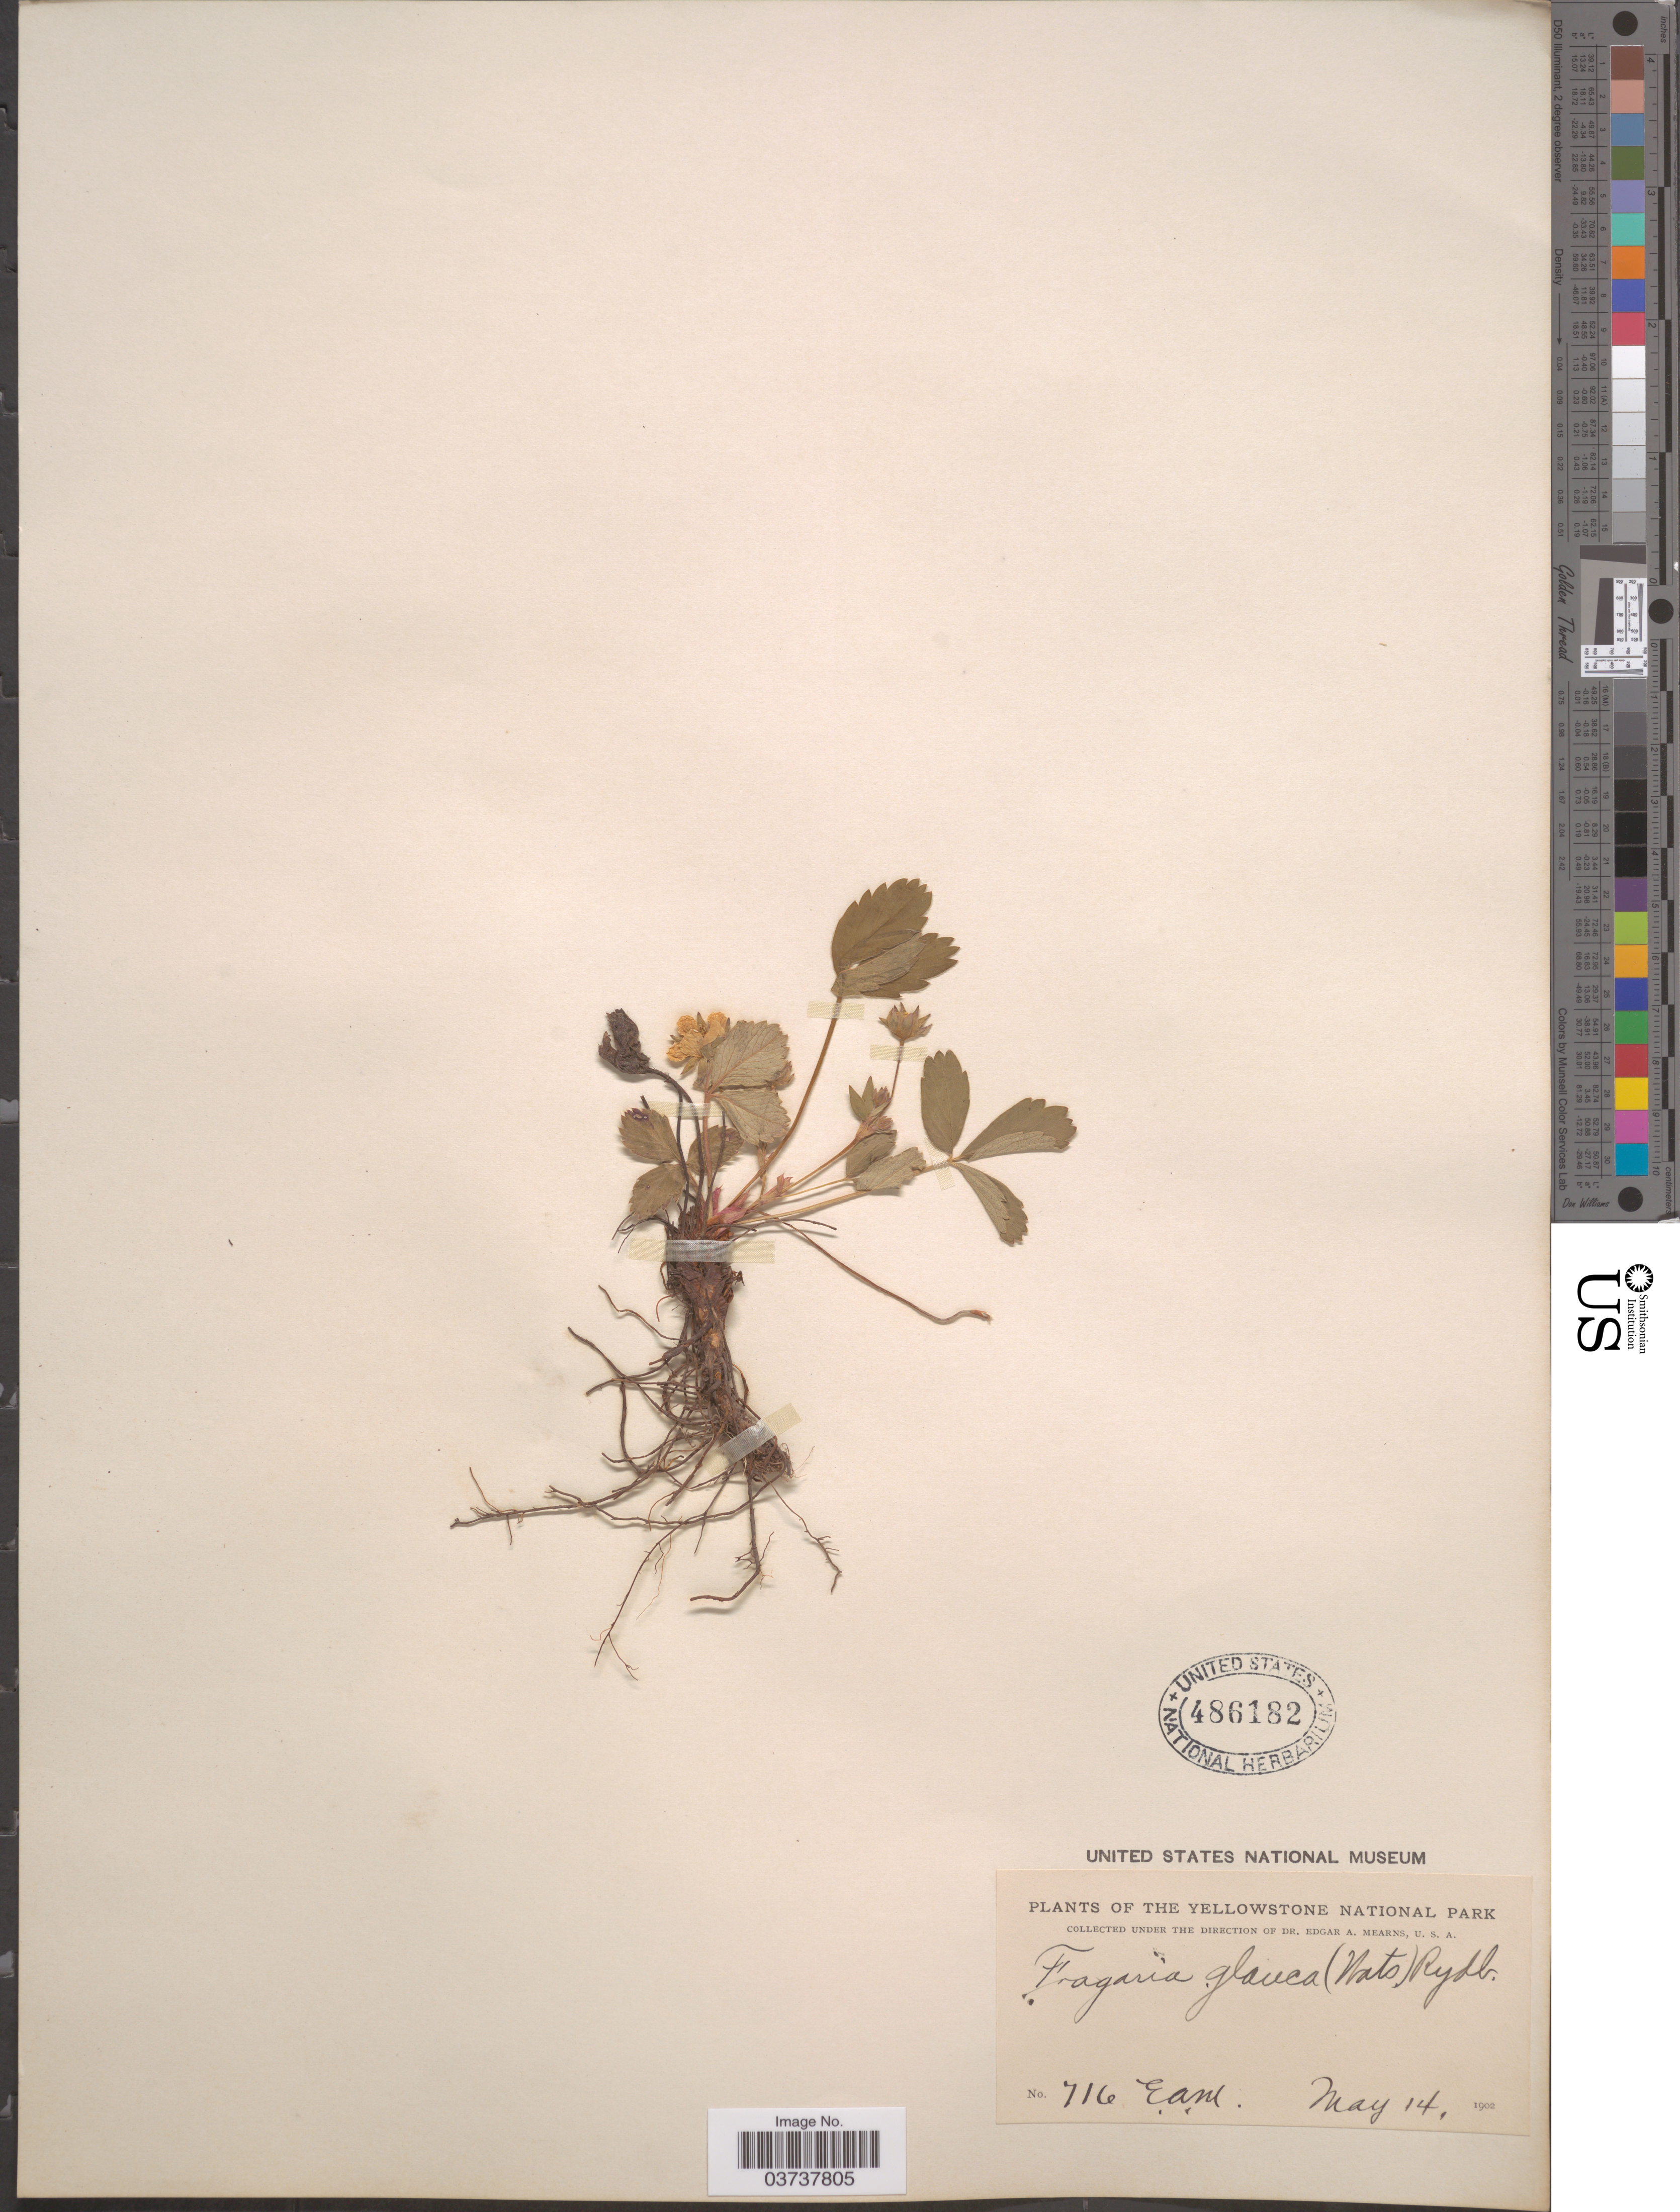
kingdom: Plantae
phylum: Tracheophyta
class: Magnoliopsida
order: Rosales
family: Rosaceae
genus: Fragaria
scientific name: Fragaria virginiana subsp. glauca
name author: (S. Watson) Staudt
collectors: E. A. Mearns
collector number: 716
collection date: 1902-05-14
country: United States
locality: The Yellowstone National Park.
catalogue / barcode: US 486182